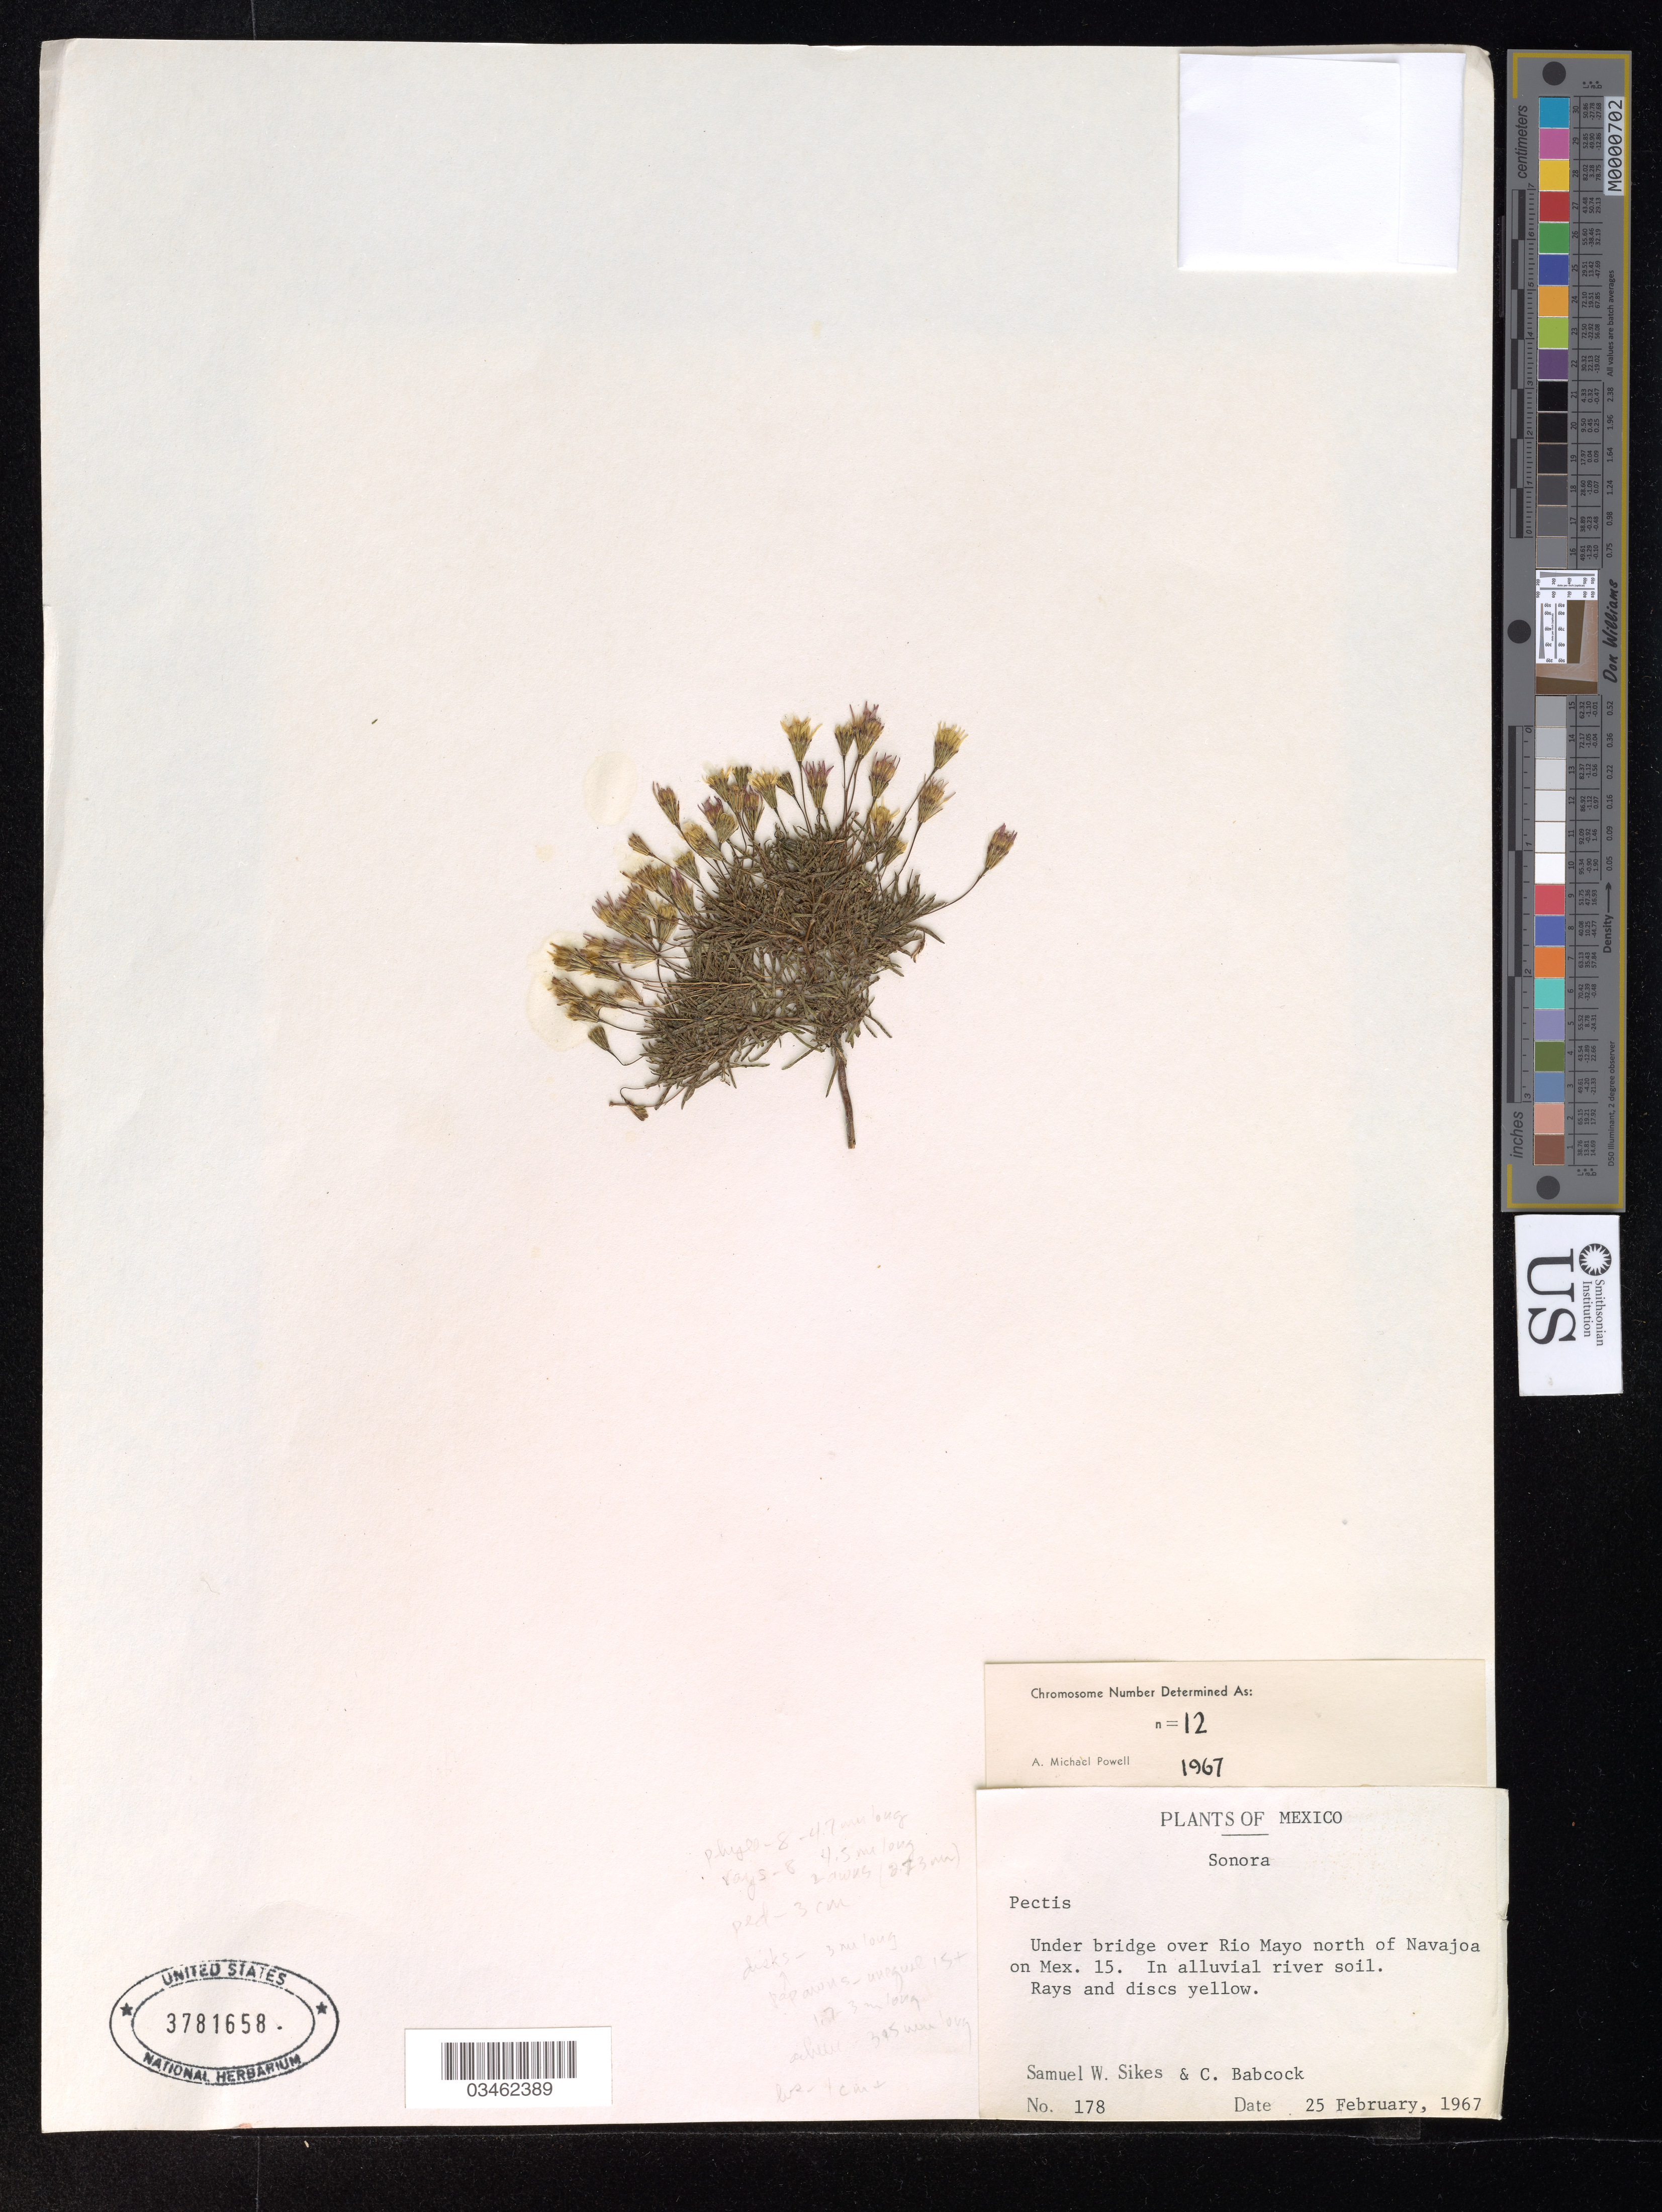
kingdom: Plantae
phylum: Tracheophyta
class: Magnoliopsida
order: Asterales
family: Asteraceae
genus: Pectis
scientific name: Pectis sp.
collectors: S. Sikes & C. Babcock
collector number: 178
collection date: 1967-02-25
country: Mexico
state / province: Sonora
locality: Under bridge over Rio Mayo north of Navajoa on Mex. 15.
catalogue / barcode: US 3781658